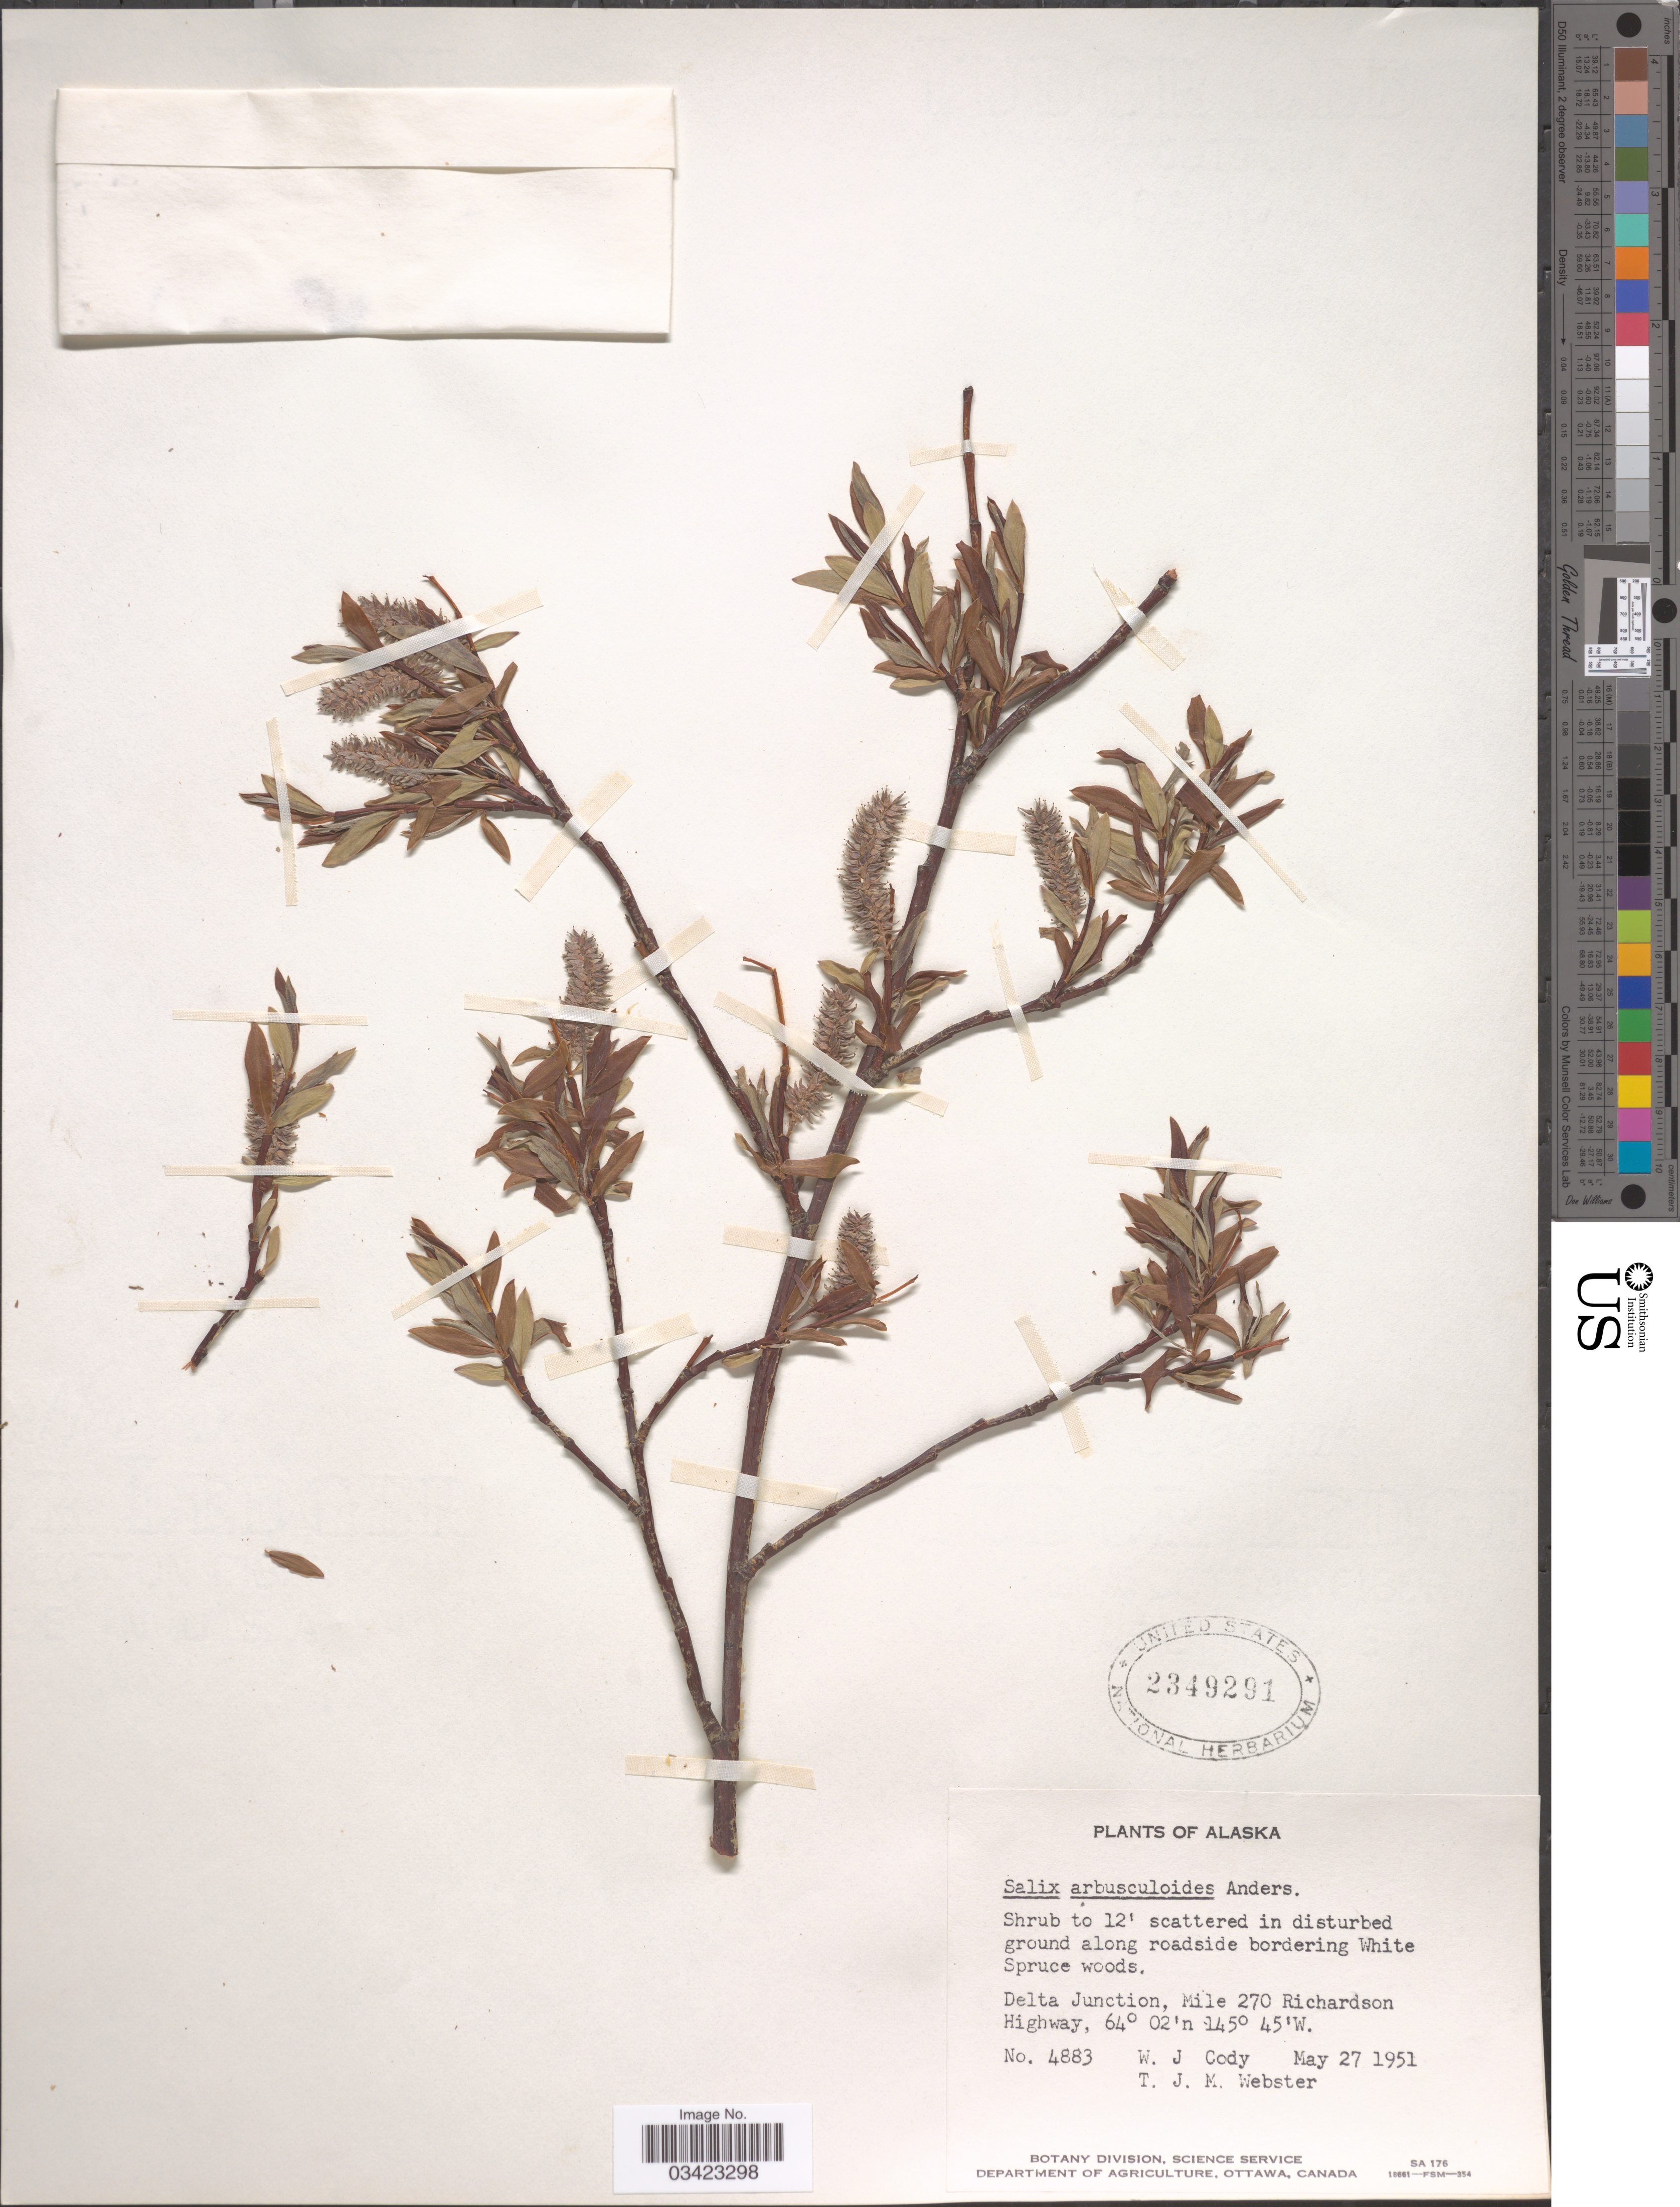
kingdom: Plantae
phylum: Tracheophyta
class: Magnoliopsida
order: Malpighiales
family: Salicaceae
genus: Salix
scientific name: Salix arbusculoides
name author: Andersson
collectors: W. Cody & T. J. Webster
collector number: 4883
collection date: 1951-05-27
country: United States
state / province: Alaska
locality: Delta Junction, Mile 270 Richardson Highway.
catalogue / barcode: US 2349291